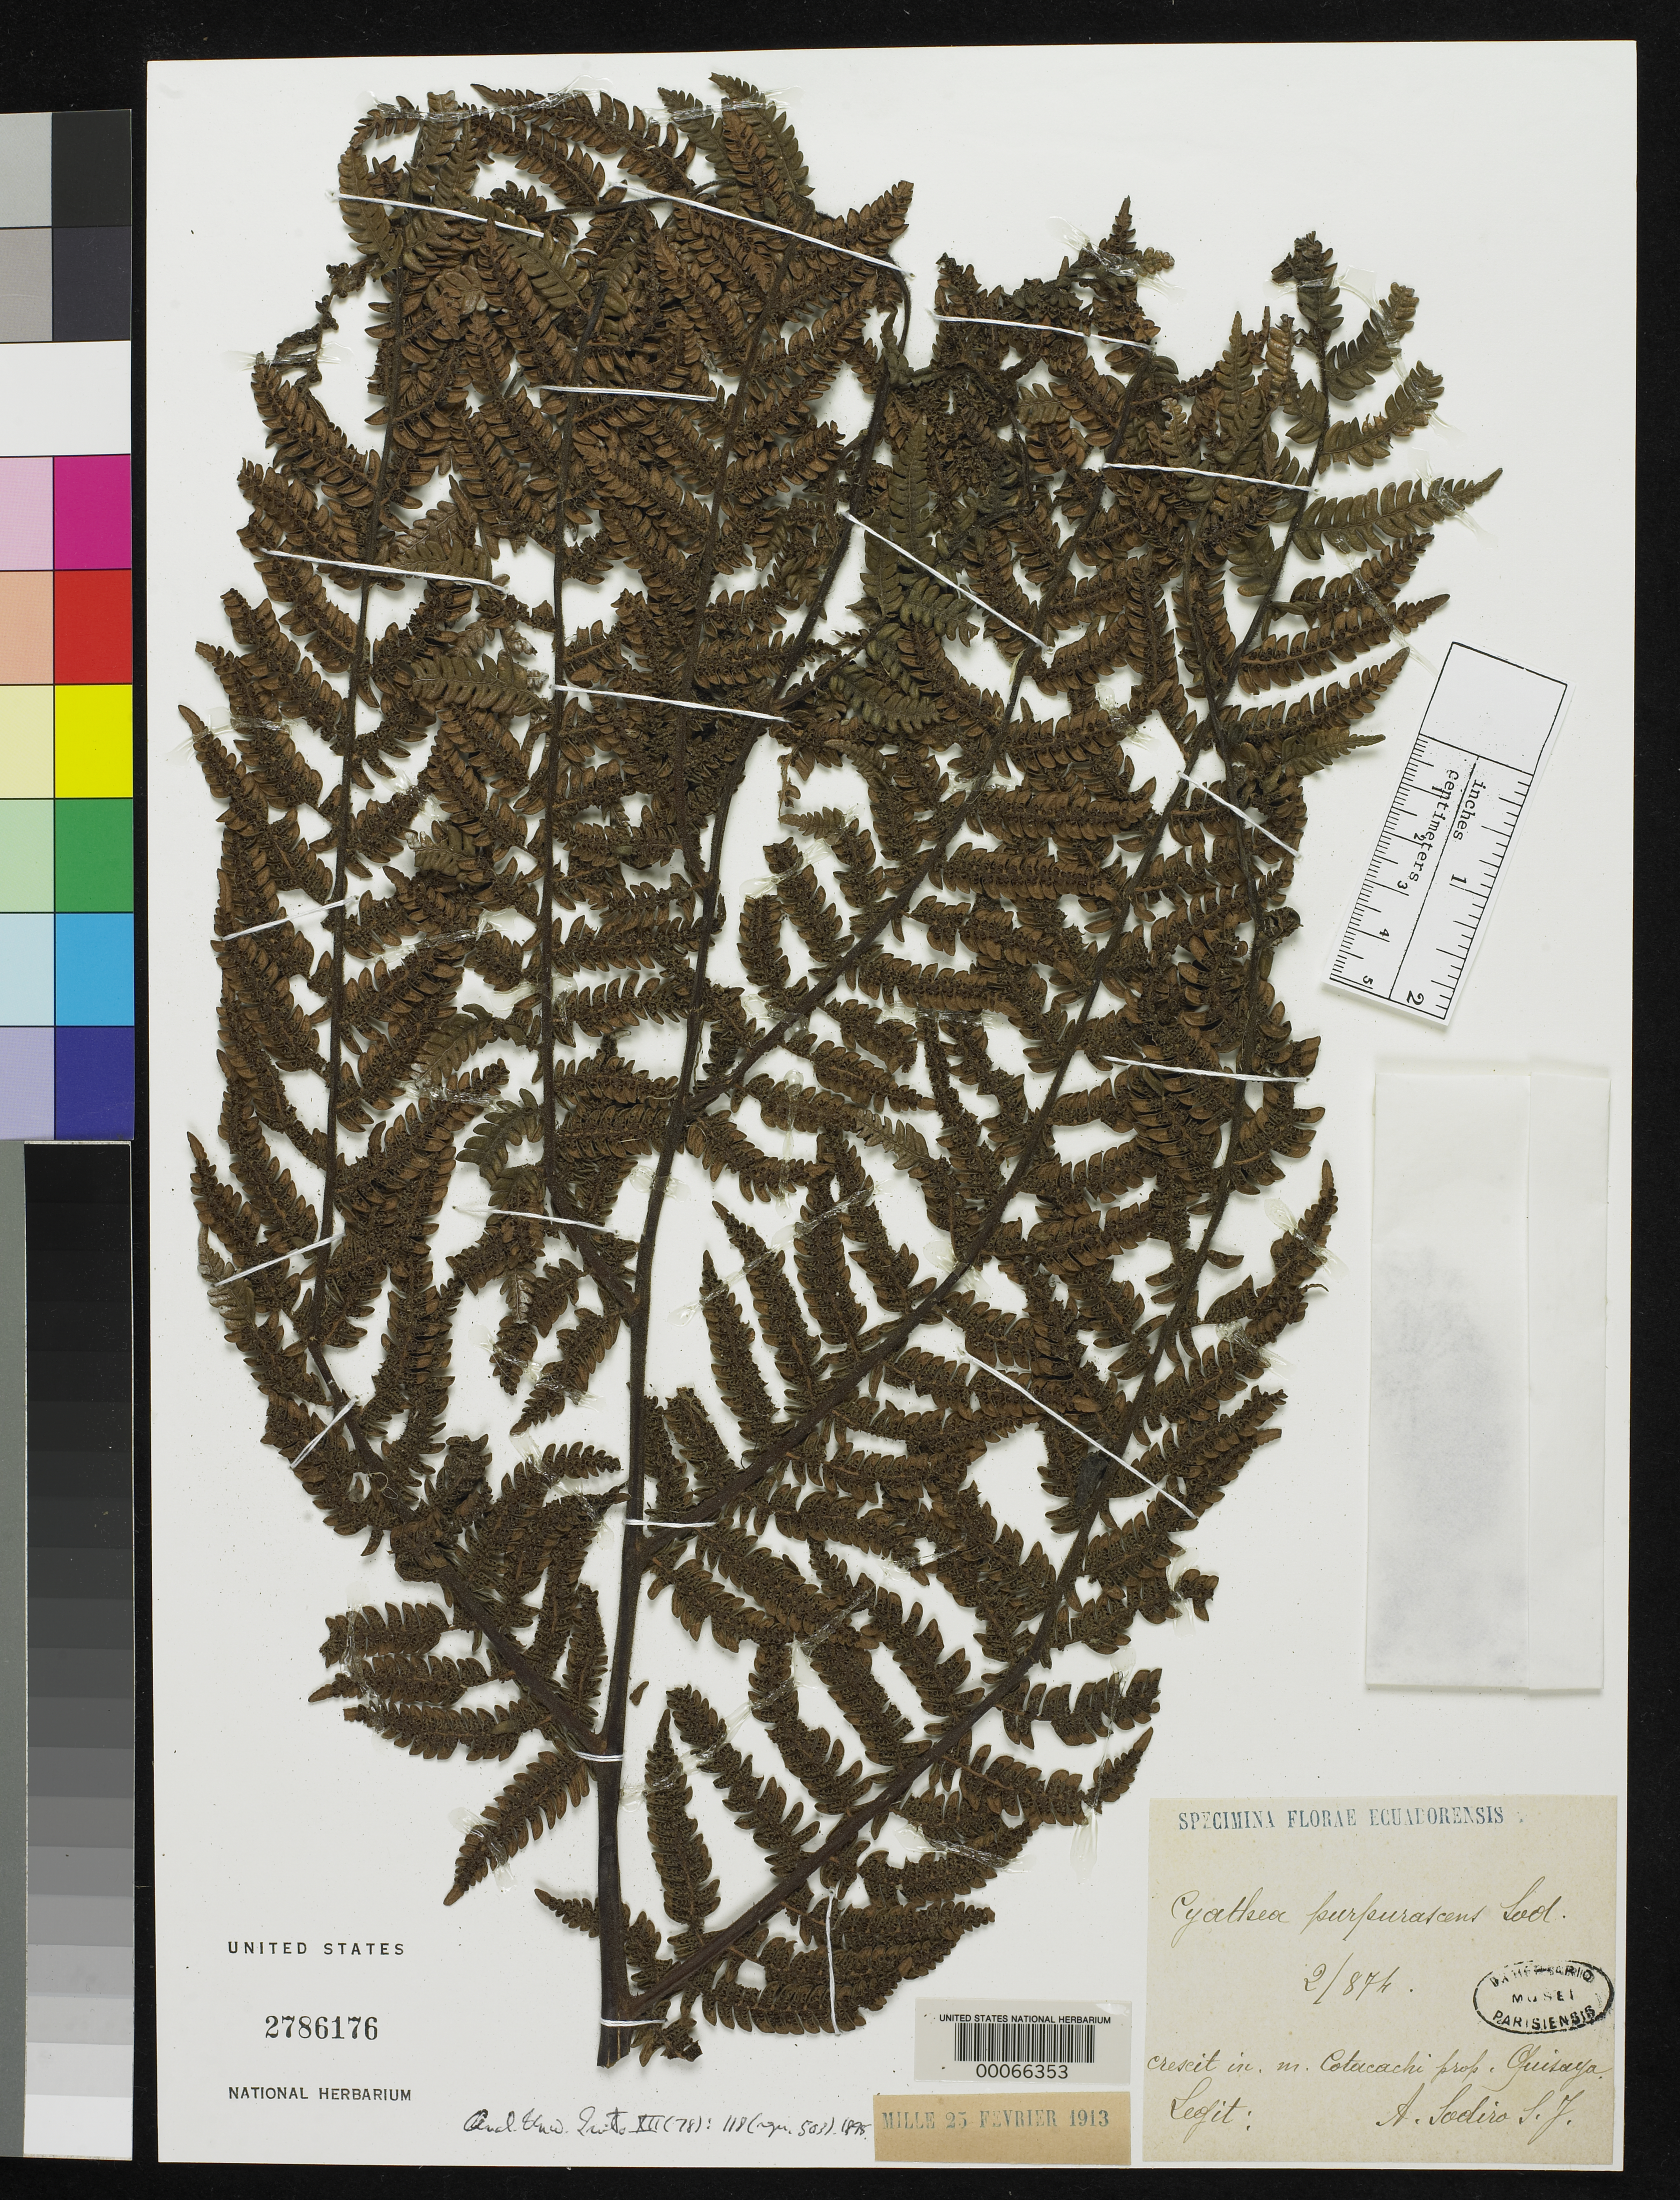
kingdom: Plantae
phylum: Tracheophyta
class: Polypodiopsida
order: Cyatheales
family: Cyatheaceae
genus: Cyathea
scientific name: Cyathea purpurascens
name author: Sodiro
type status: Isotype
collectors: L. Sodiro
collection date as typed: Feb 1874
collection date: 1874-02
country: Ecuador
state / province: Imbabura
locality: Volcan Cotacachi near Hacienda Quisaya.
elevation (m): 1900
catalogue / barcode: US 2786176